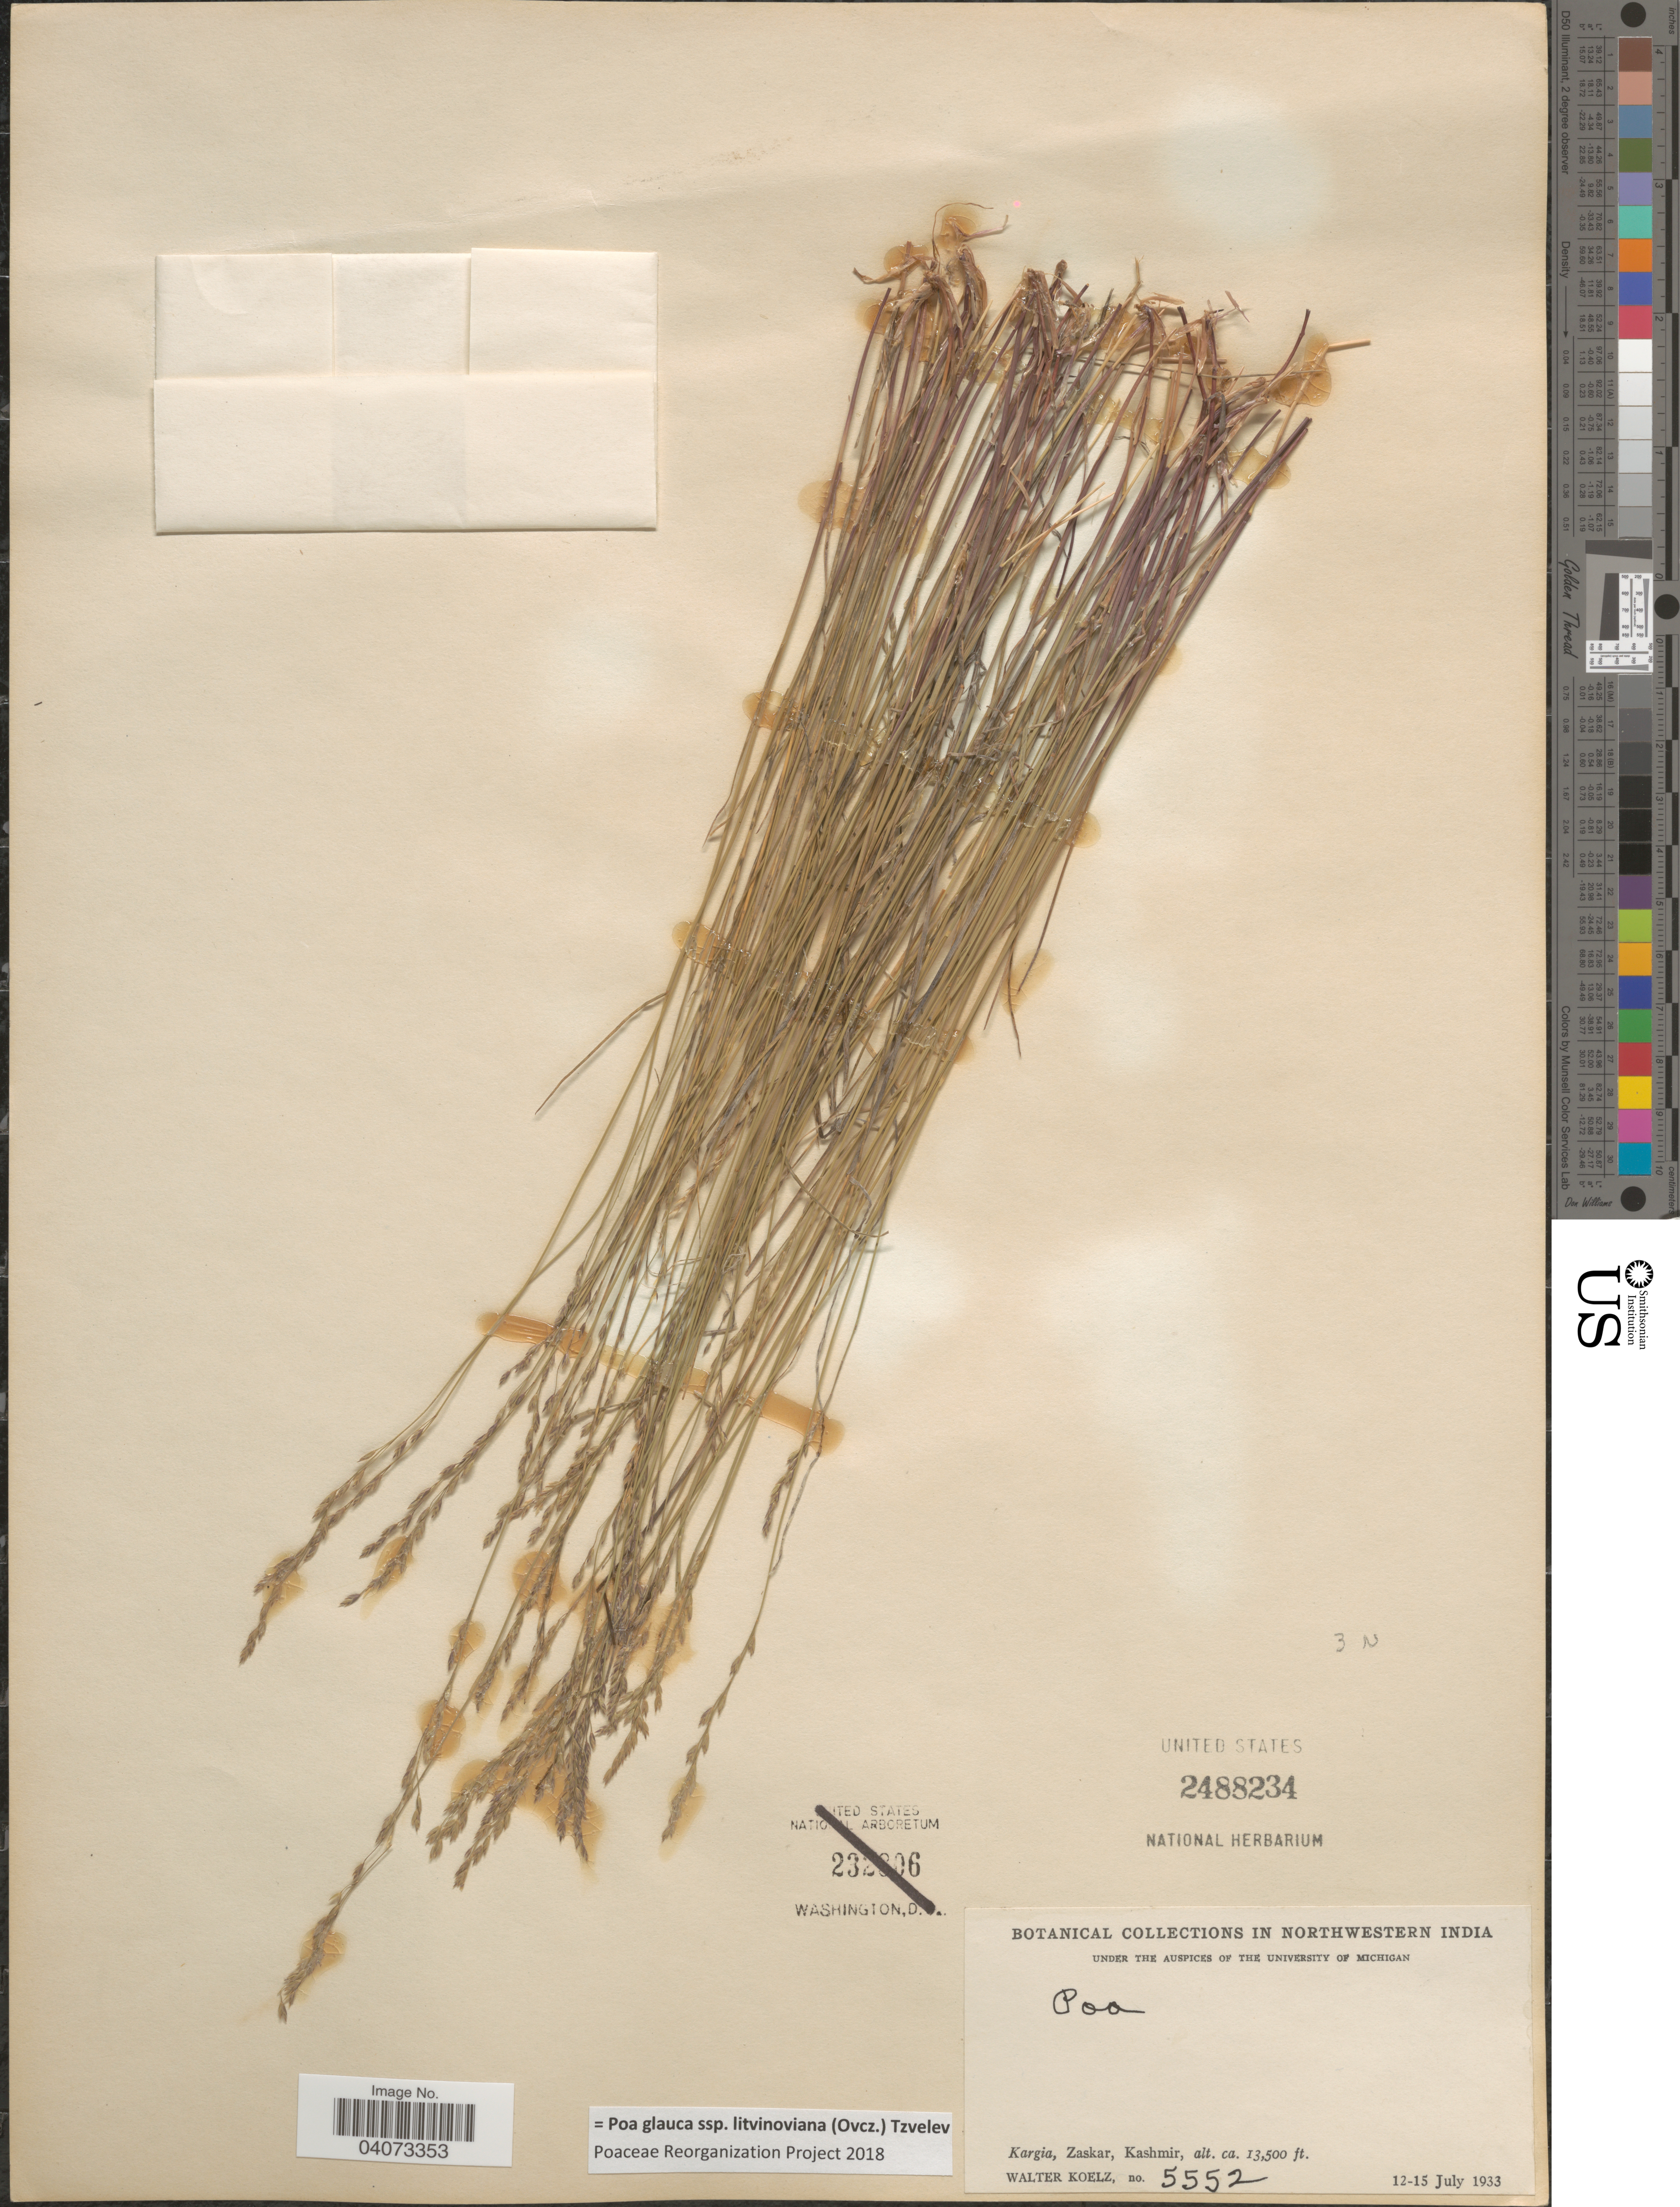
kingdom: Plantae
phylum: Tracheophyta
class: Liliopsida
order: Poales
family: Poaceae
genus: Poa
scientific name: Poa glauca subsp. litvinoviana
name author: (Ovcz.) Tzvelev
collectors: W. N. Koelz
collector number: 5552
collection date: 1933-07-12/1933-07-15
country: India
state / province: Jammu and Kashmir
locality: Northwestern India. Kargia, Zaskar, Kashmir.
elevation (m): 4115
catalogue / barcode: US 2488234